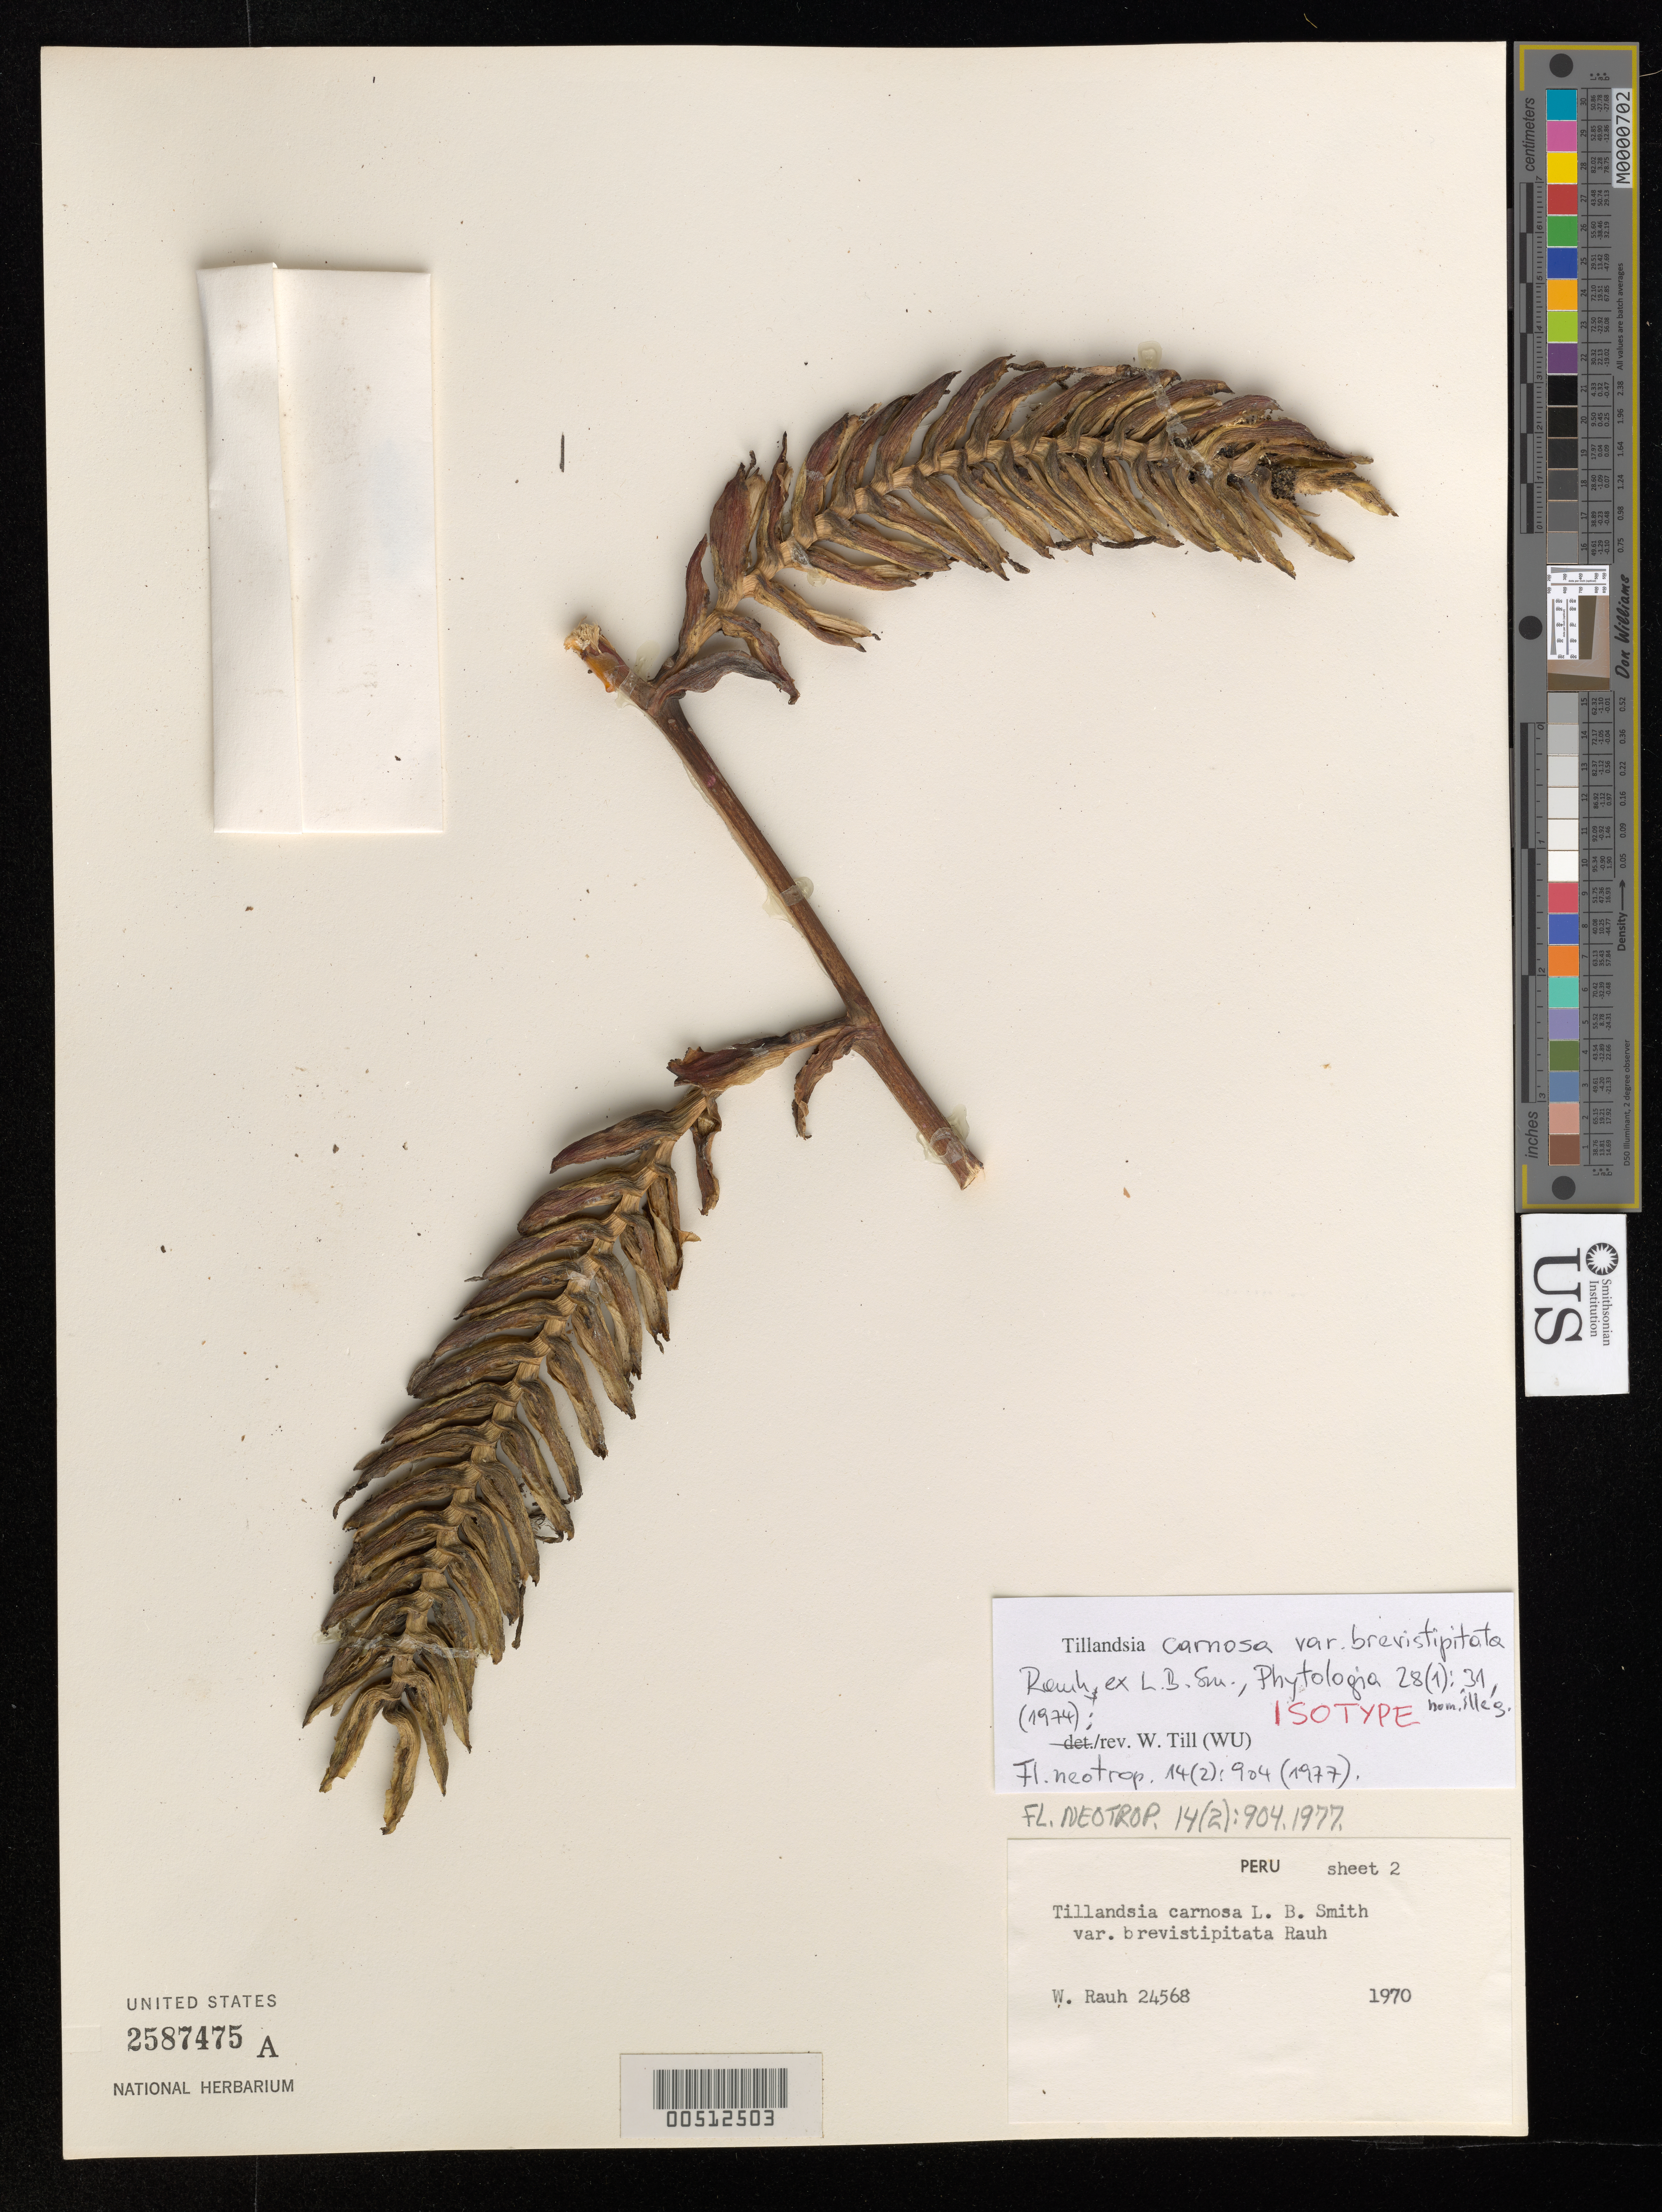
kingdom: Plantae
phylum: Tracheophyta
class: Liliopsida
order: Poales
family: Bromeliaceae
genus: Tillandsia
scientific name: Tillandsia carnosa var. brevistipitata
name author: Rauh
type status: Isotype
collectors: W. Rauh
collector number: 24568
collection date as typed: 1970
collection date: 1970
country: Peru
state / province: Cajamarca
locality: Chota, Río Utcubamba valley, 10 km E of Ingenio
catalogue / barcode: US 2587475A